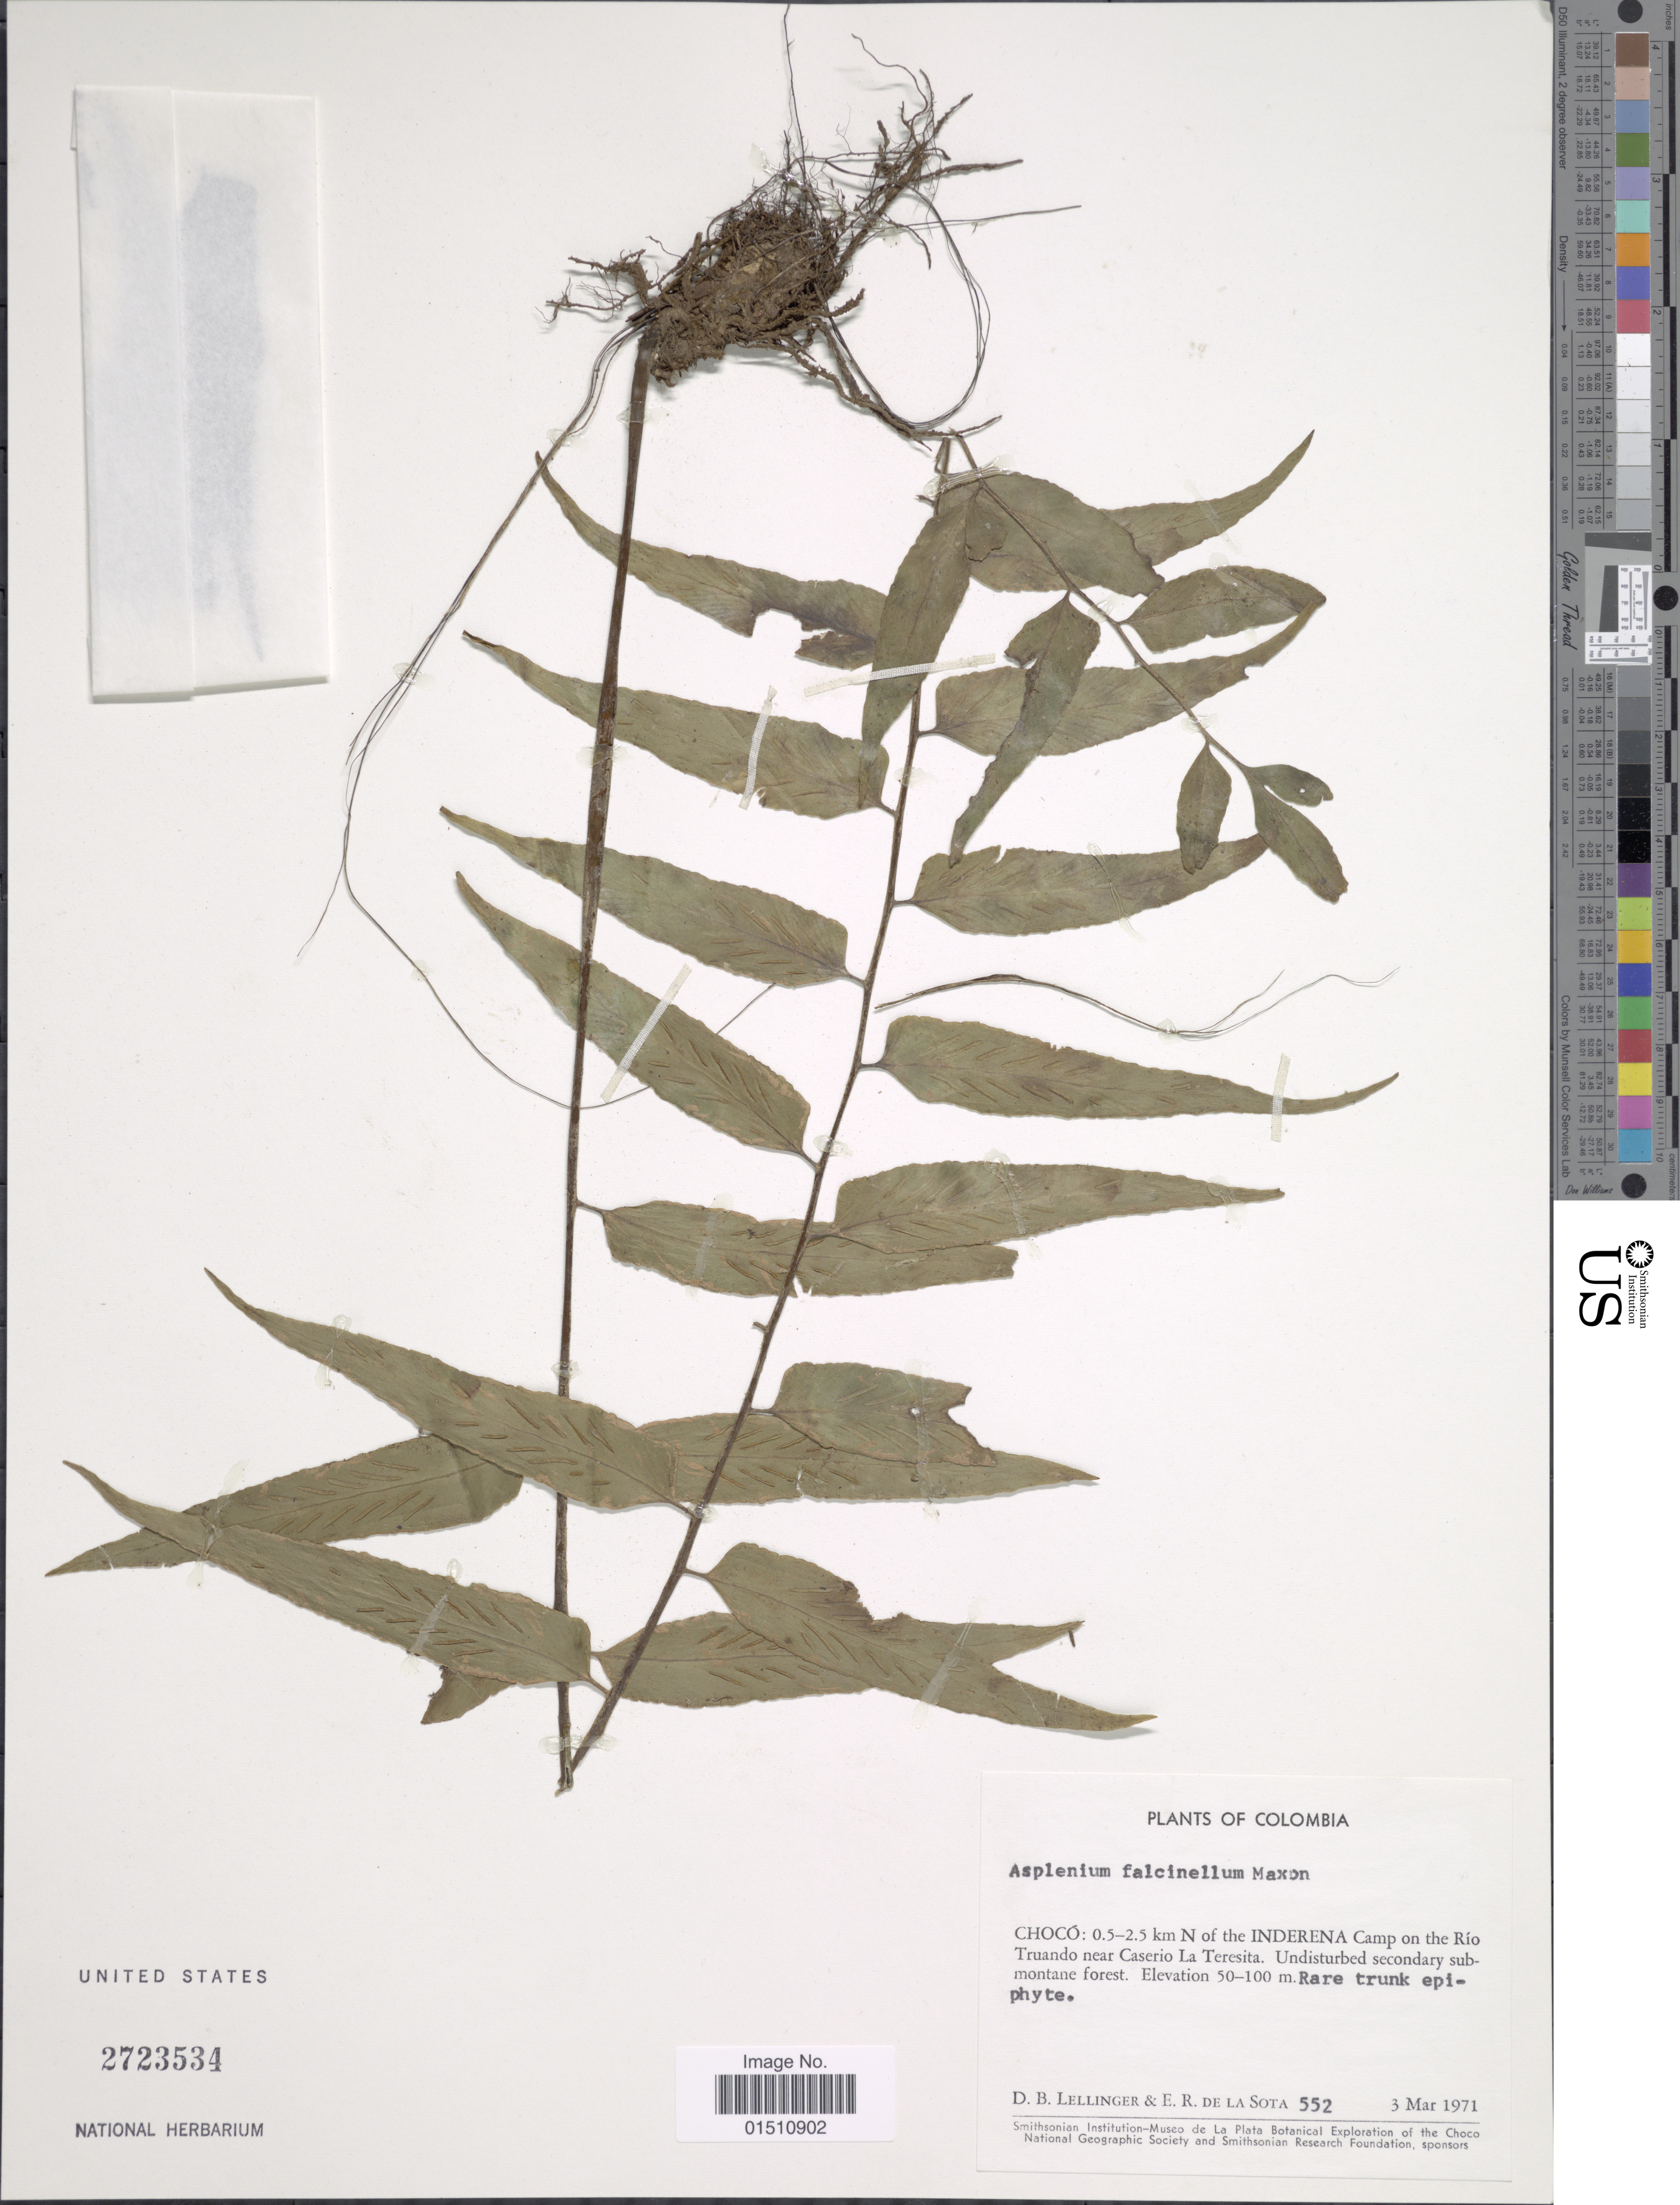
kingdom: Plantae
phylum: Tracheophyta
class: Polypodiopsida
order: Polypodiales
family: Aspleniaceae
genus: Asplenium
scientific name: Asplenium falcinellum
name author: Maxon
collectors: D. B. Lellinger & E. R. de la Sota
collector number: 552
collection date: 1971-03-03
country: Colombia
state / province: Chocó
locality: Colombia, Chocó: 0.5-2.5 km N of the INDERENA Camp on the Rio Truando near Caserio La Teresita.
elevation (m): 50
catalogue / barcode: US 2723534